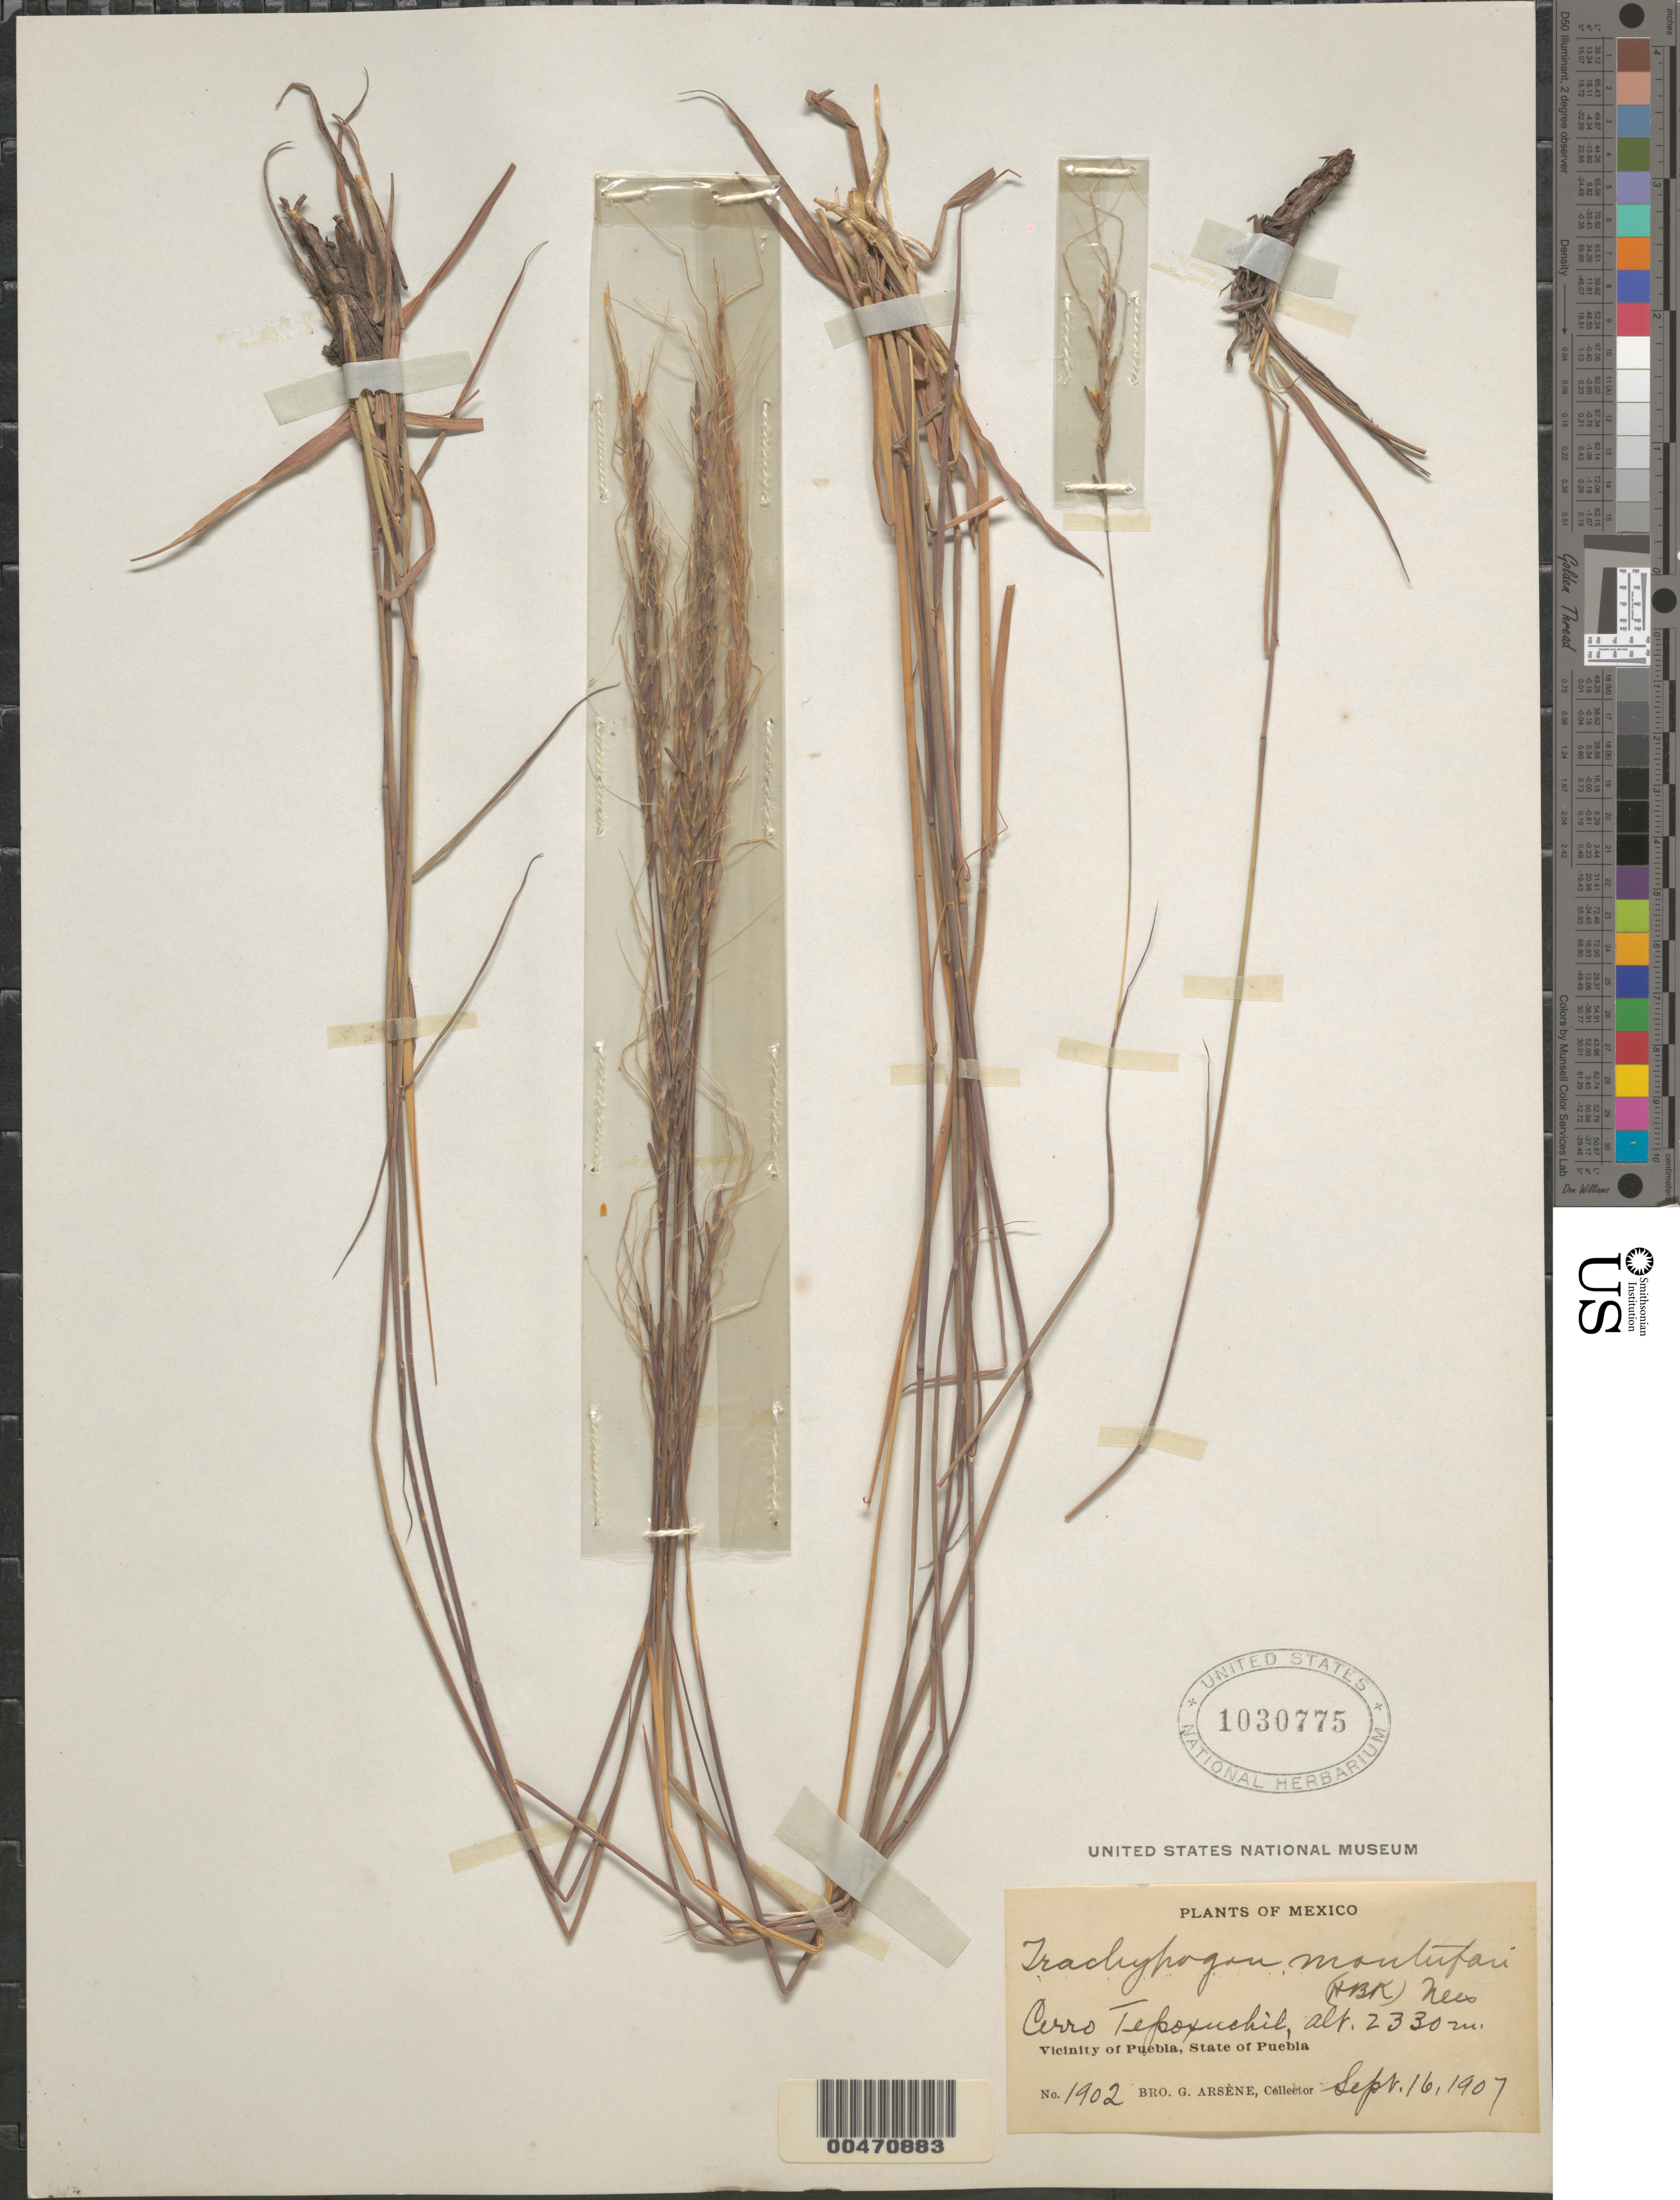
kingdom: Plantae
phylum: Tracheophyta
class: Liliopsida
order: Poales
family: Poaceae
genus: Trachypogon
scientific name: Trachypogon angustifolius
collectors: Bro. G. Arsène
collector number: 1902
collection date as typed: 16 Sep 1907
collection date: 1907-09-16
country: Mexico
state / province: Puebla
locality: Cerro Tepoxuchil, vicinity of Puebla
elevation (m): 2330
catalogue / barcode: US 1030775